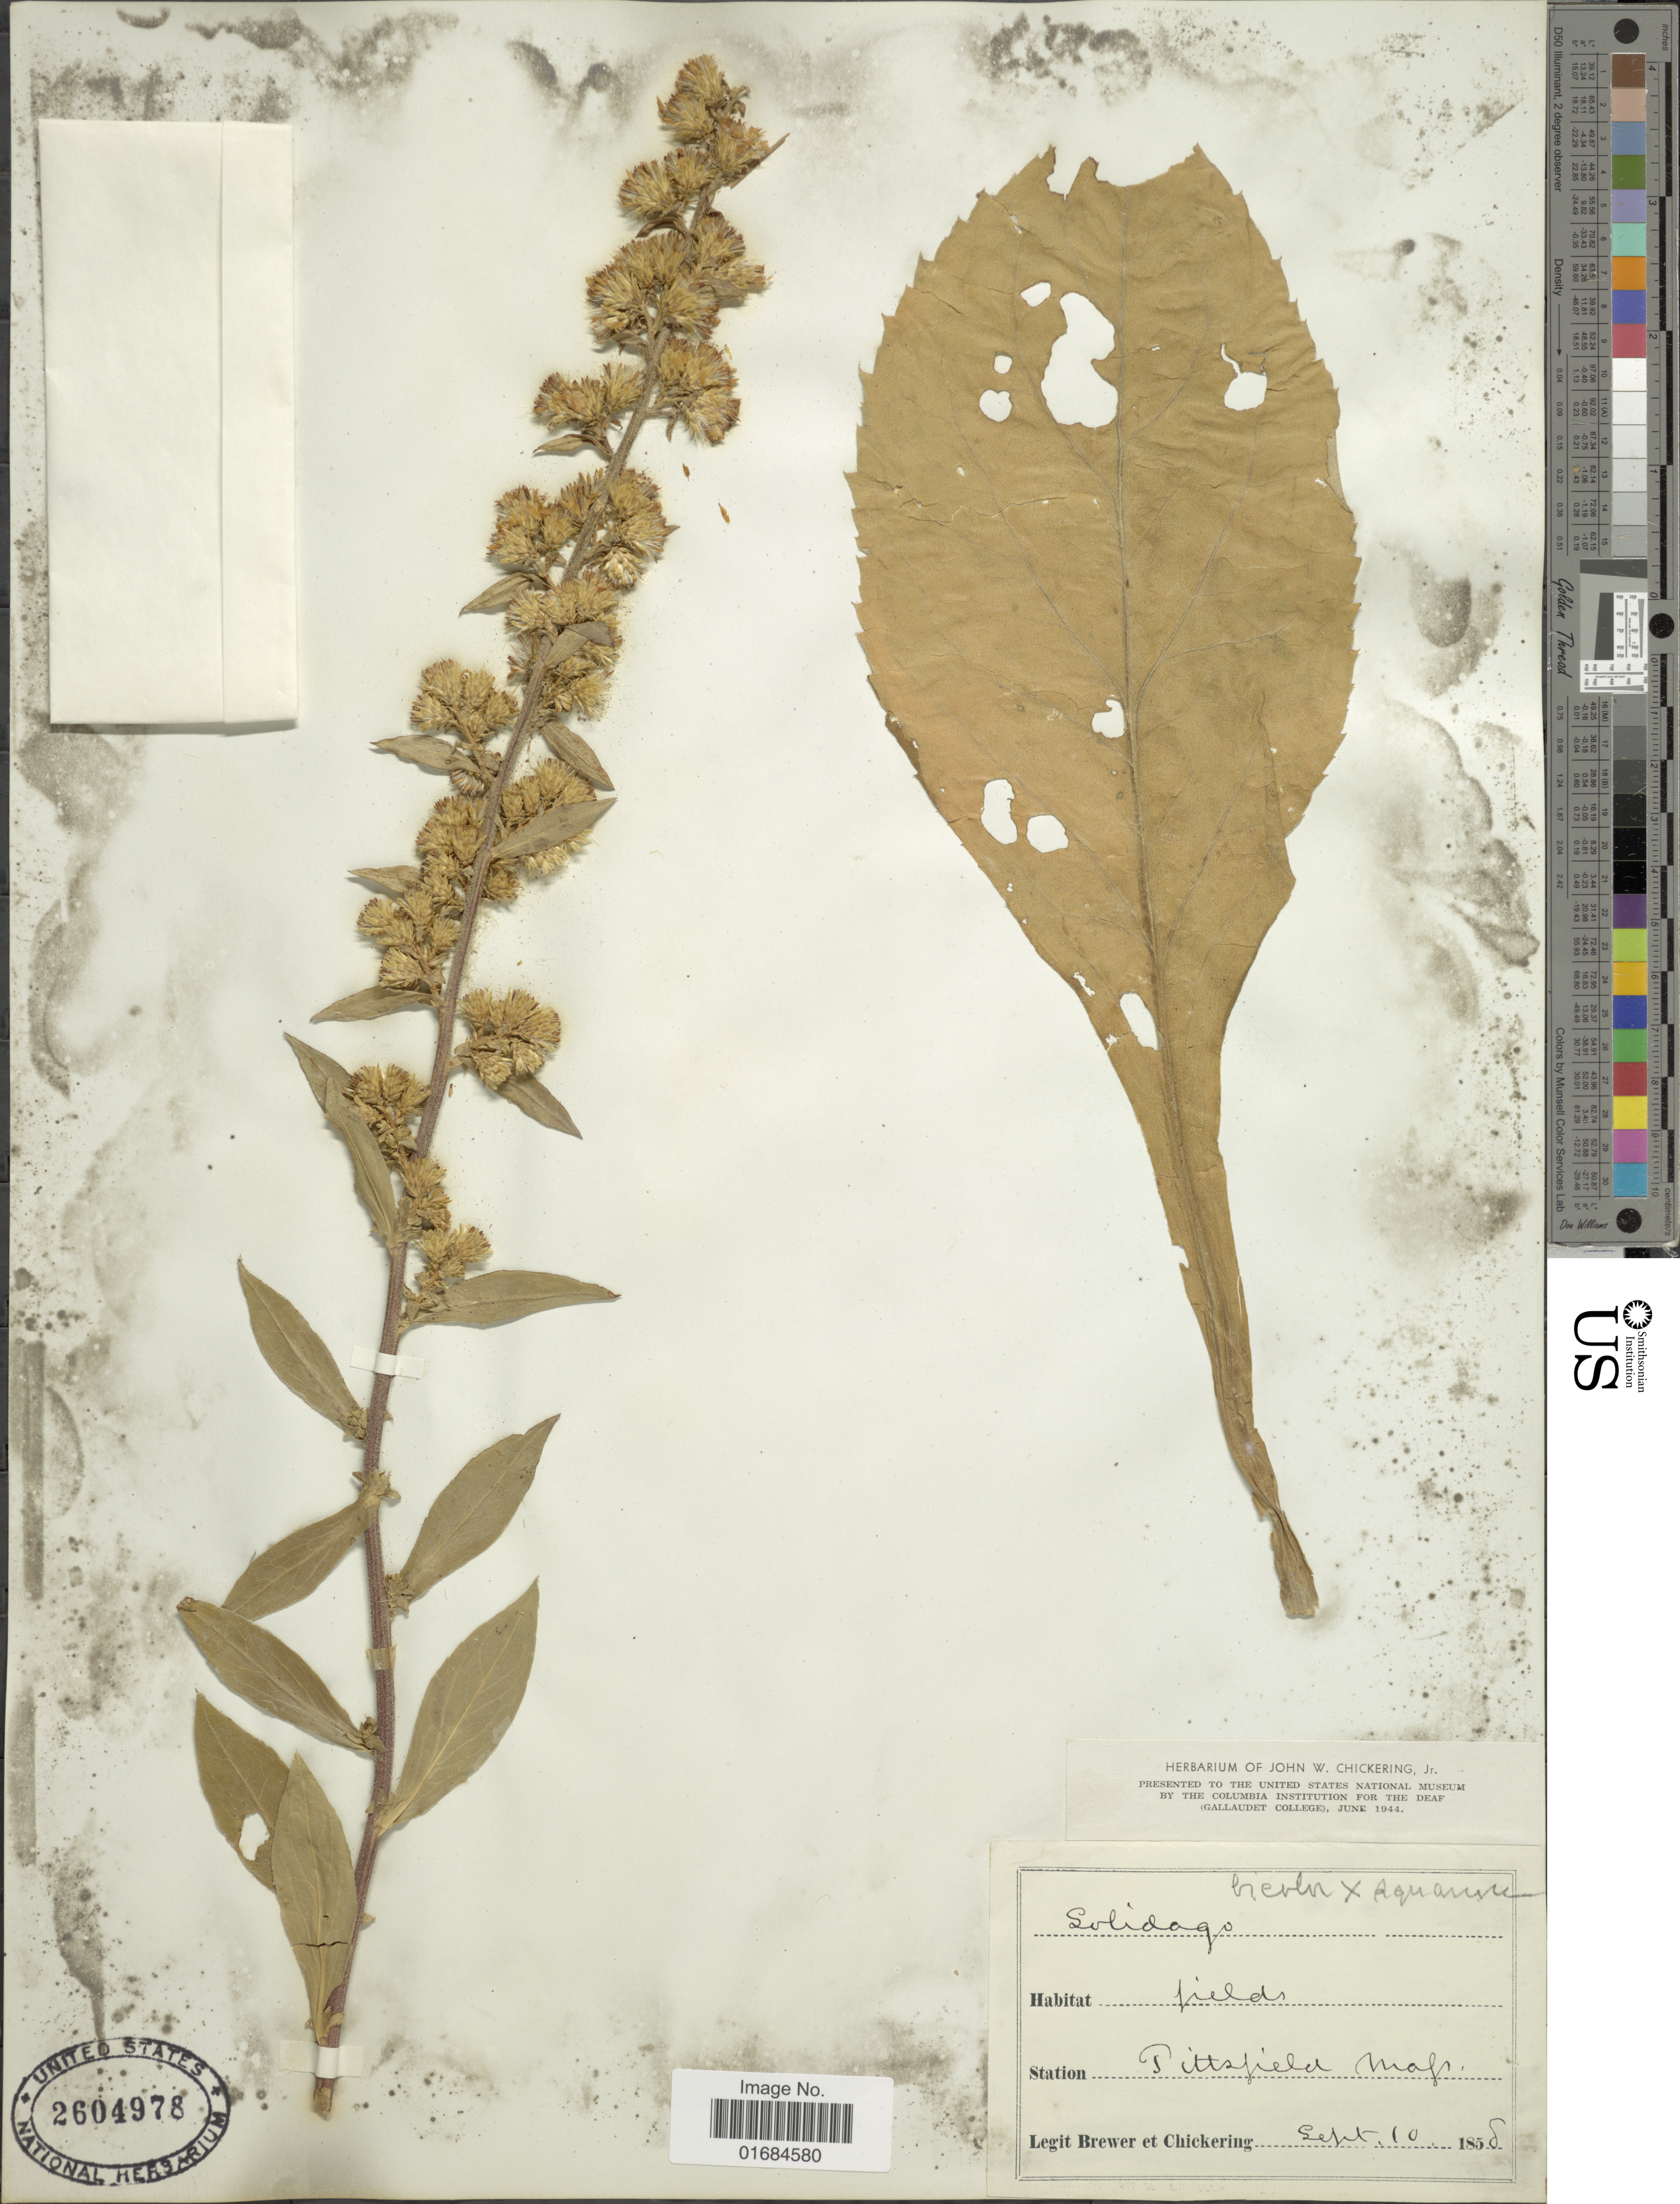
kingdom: Plantae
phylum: Tracheophyta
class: Magnoliopsida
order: Asterales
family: Asteraceae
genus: Solidago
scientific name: Solidago bicolor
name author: L.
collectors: -. Brewer & -. Chickering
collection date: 1858-09-10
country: United States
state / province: Massachusetts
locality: Pittsfield.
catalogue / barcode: US 2604978